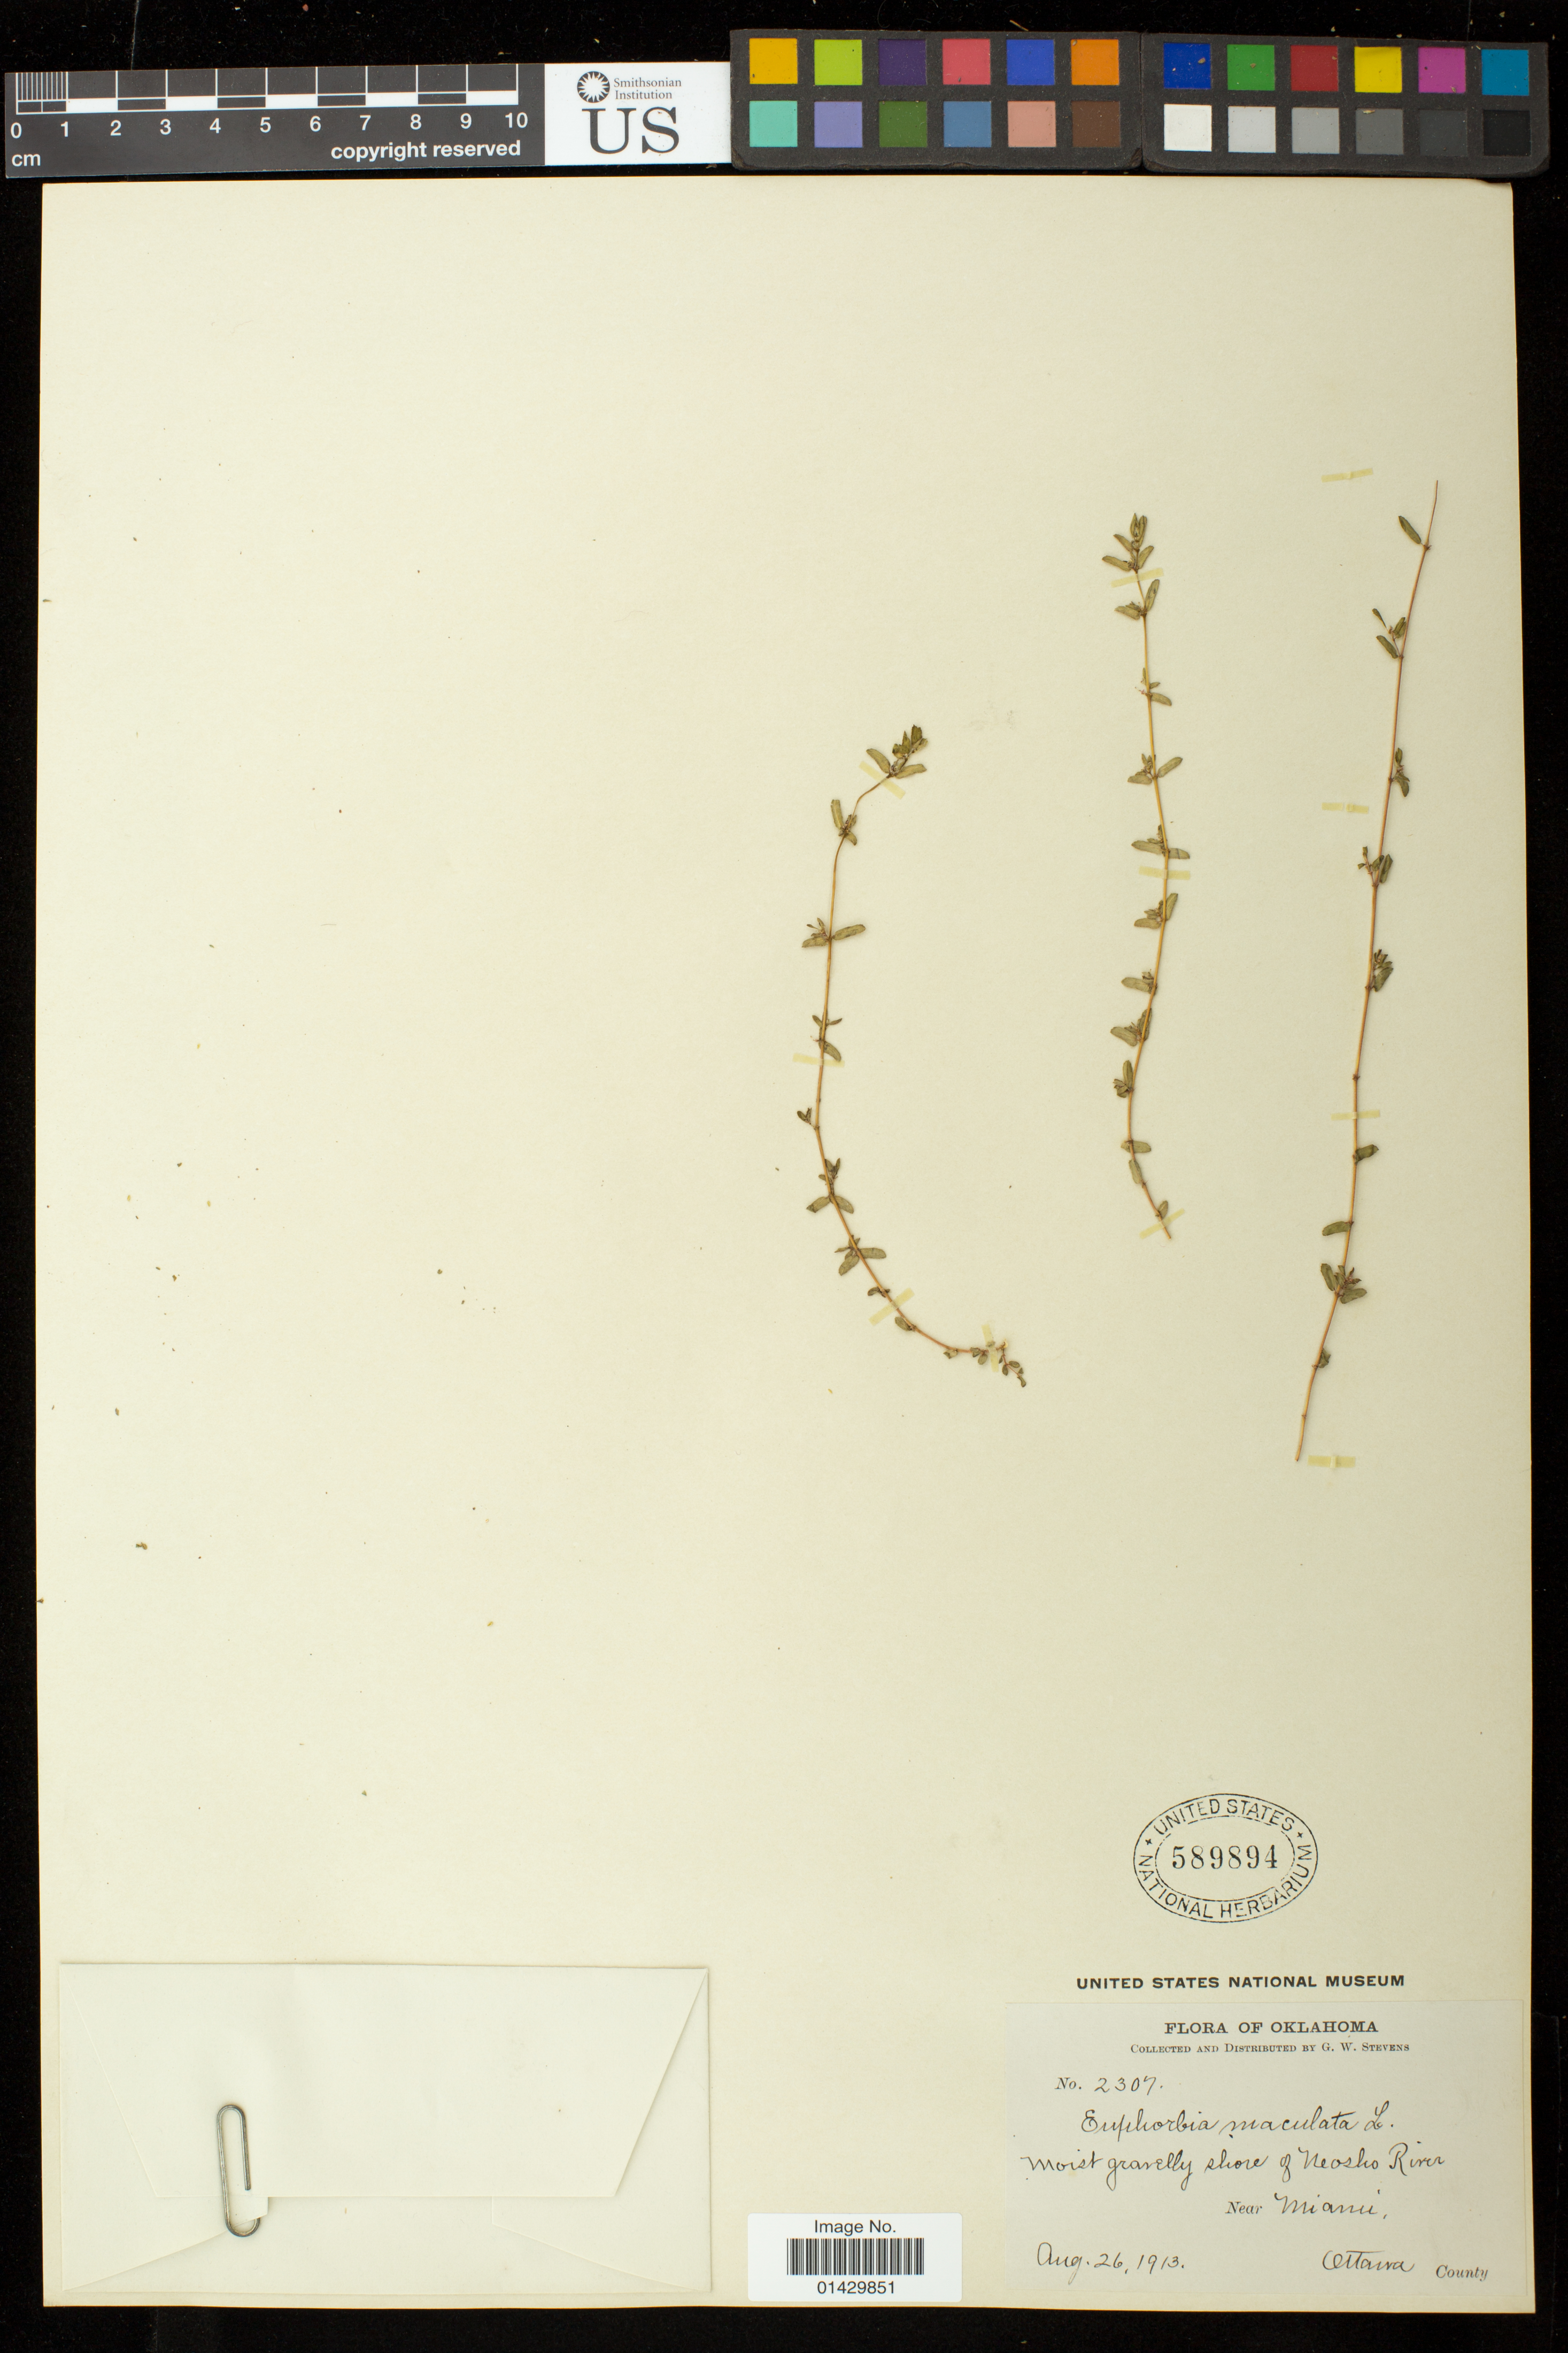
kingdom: Plantae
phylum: Tracheophyta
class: Magnoliopsida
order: Malpighiales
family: Euphorbiaceae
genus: Euphorbia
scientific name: Euphorbia maculata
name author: L.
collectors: G. W. Stevens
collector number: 2307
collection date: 1913-08-26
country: United States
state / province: Oklahoma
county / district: Ottawa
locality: Moist gravelly shore of Neosho River near Miami.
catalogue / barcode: US 589894